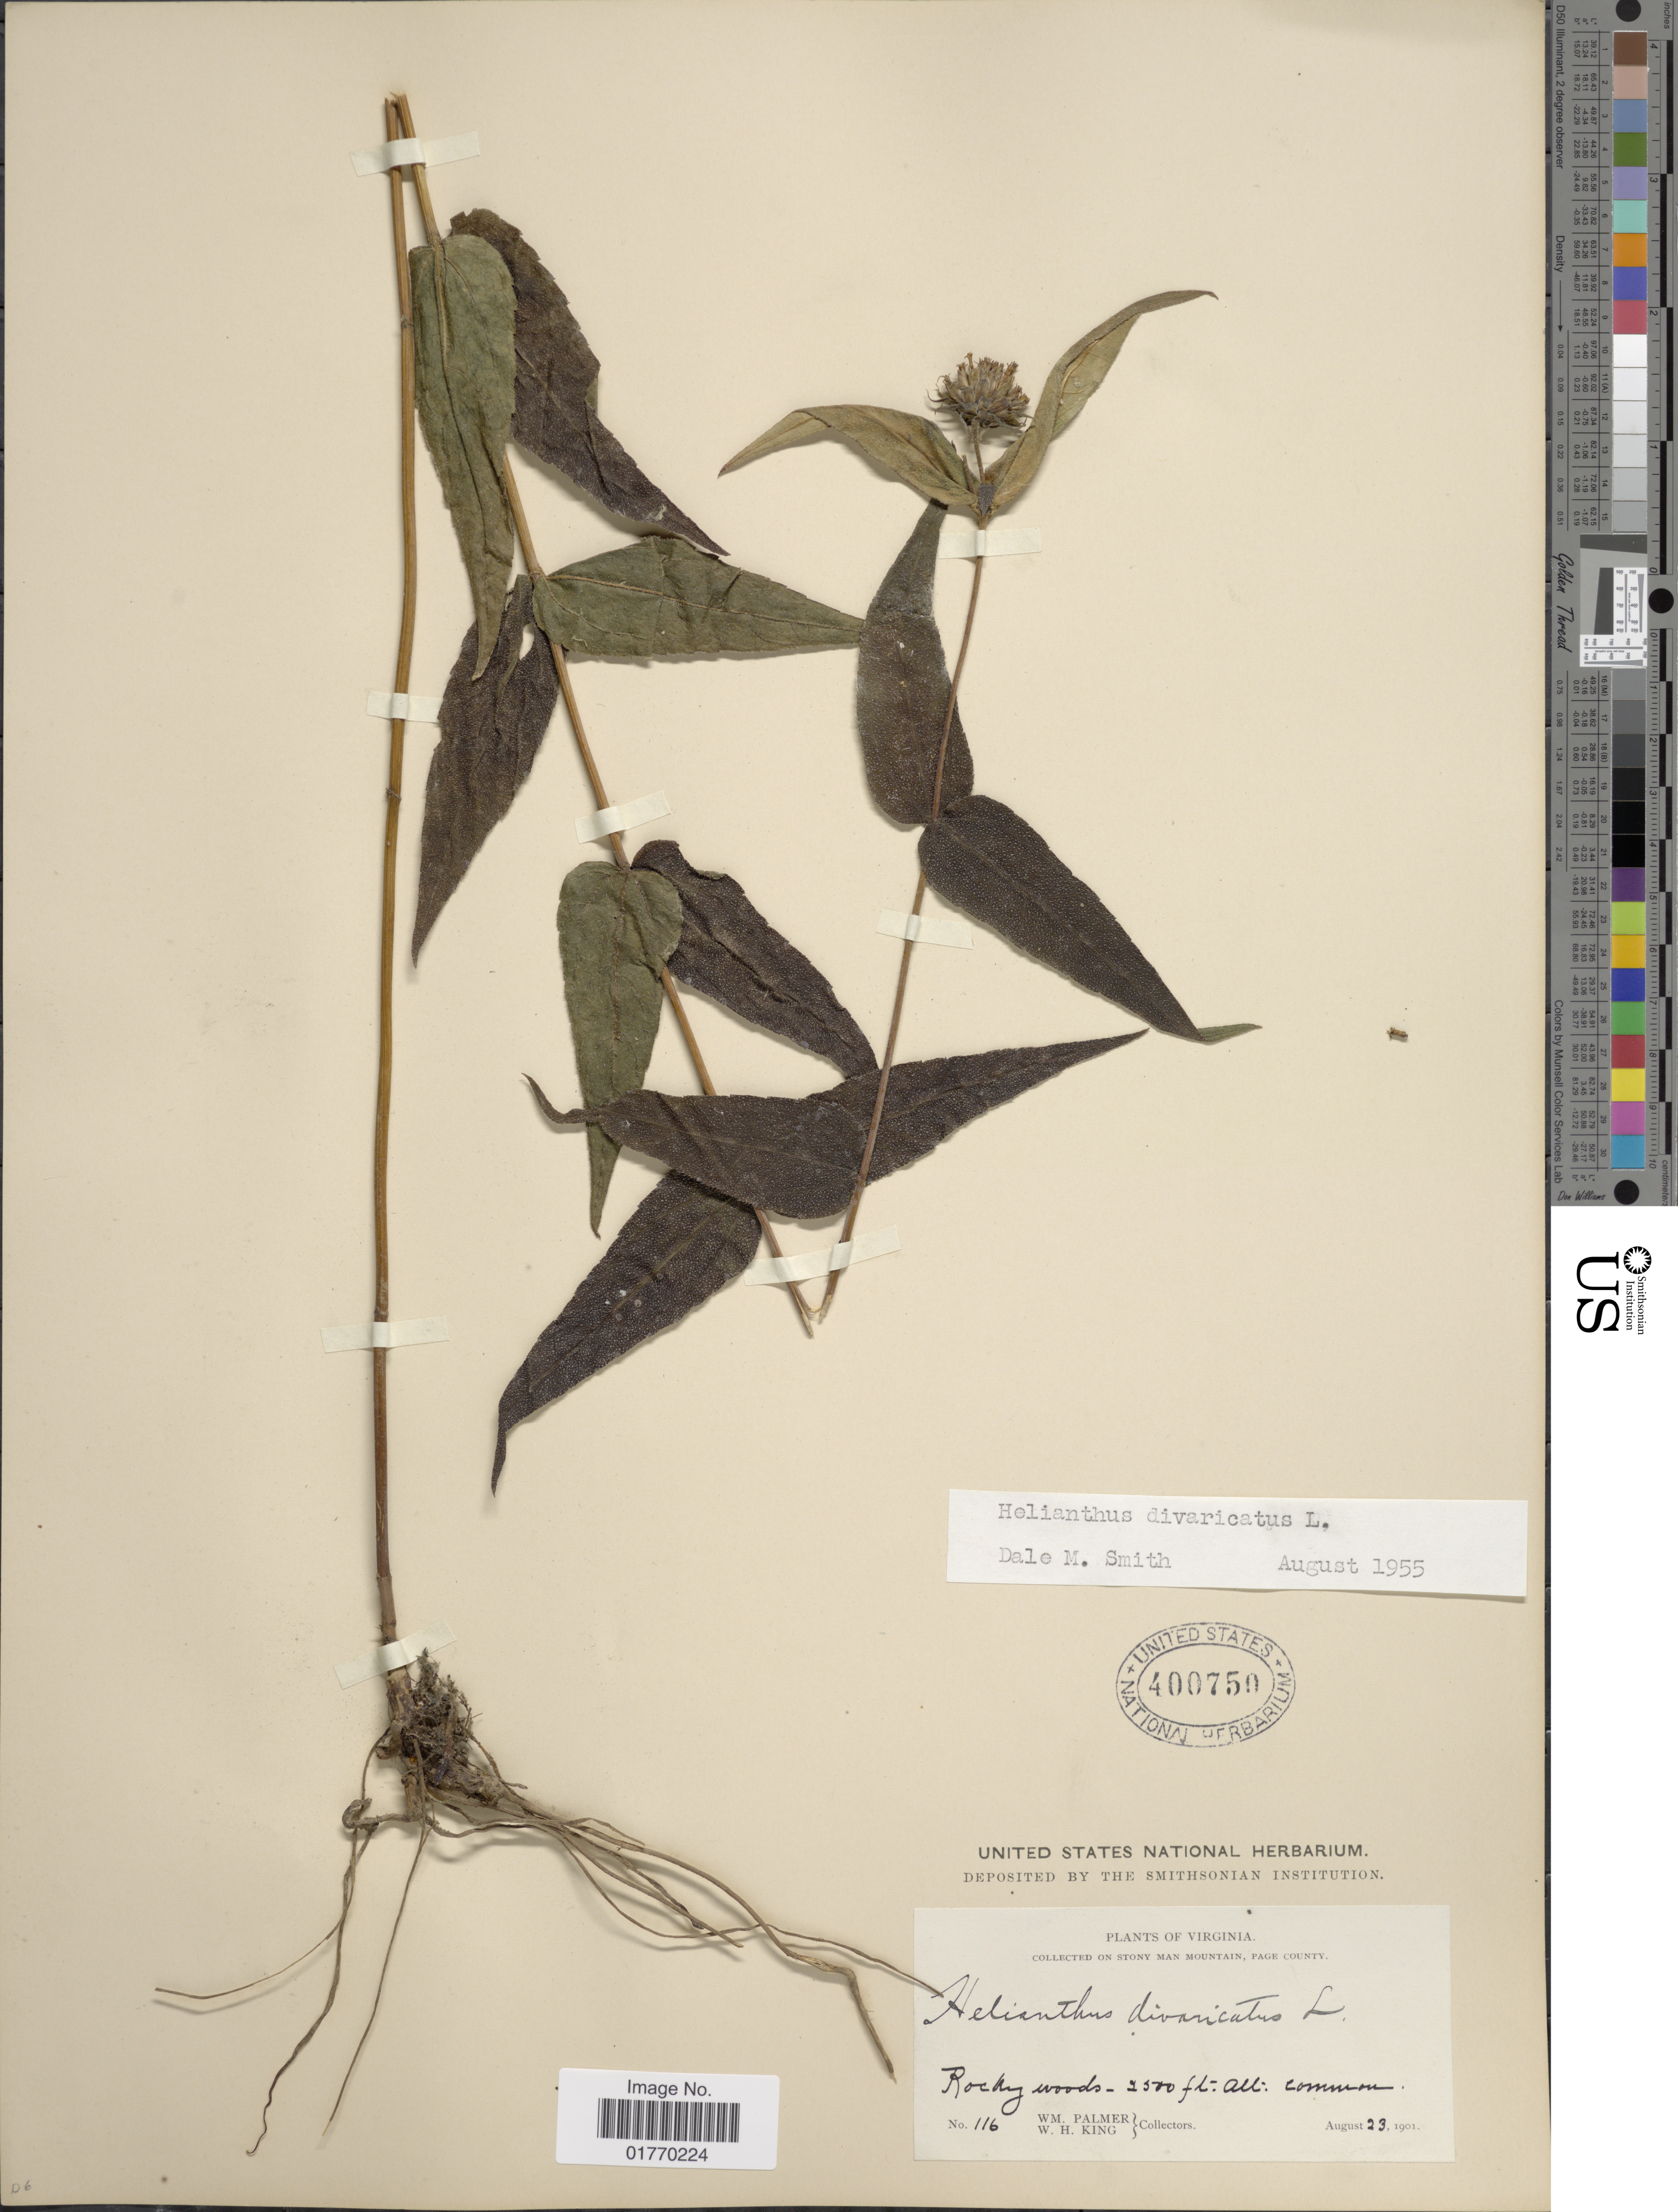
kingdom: Plantae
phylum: Tracheophyta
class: Magnoliopsida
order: Asterales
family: Asteraceae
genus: Helianthus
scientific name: Helianthus divaricatus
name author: L.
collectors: W. Palmer & W. H. King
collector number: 116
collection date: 1901-08-23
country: United States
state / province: Virginia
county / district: Page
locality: On Stony Man Mountain,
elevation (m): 762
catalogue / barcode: US 400750